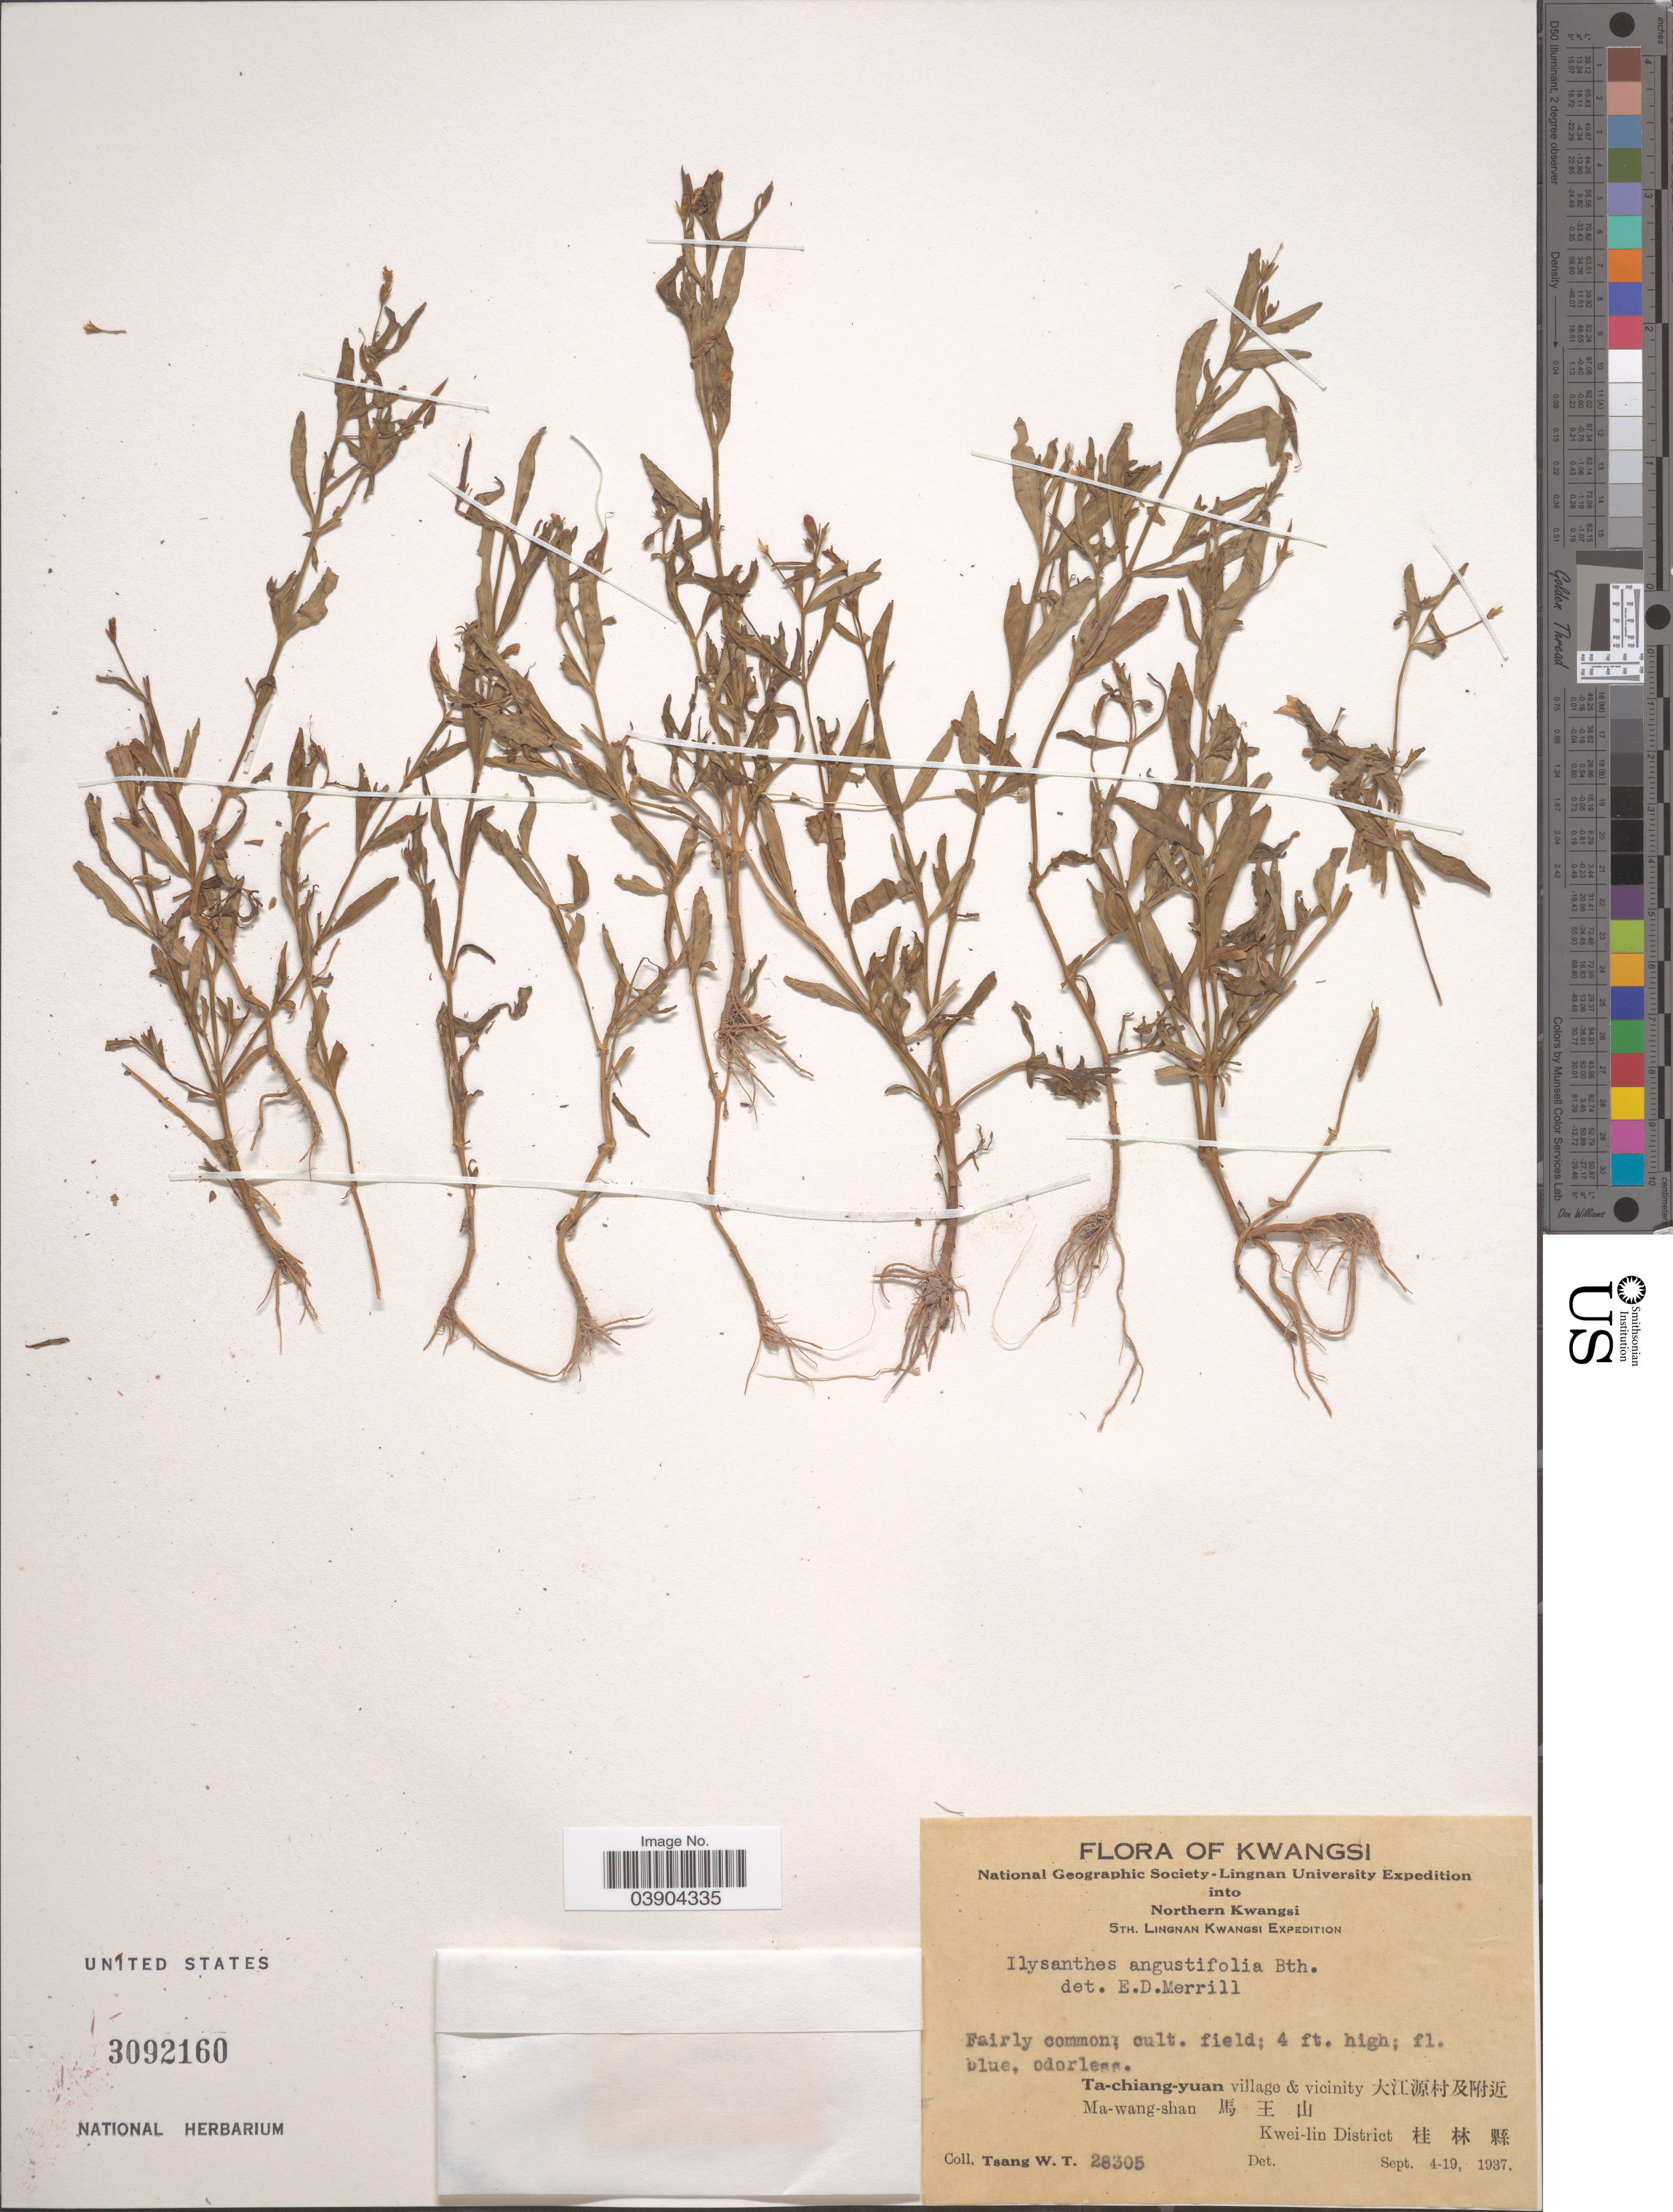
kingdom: Plantae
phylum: Tracheophyta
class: Magnoliopsida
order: Lamiales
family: Linderniaceae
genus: Lindernia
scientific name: Lindernia angustifolia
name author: (Benth.) Wettst.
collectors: W. T. Tsang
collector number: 28305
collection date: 1937-09-04/1937-09-19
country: China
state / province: Guangxi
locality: Kwangsi. Northern Kwangsi. Ta-chiang-yuan village & vicinity X. Ma-wang-shan X. Kwei-lin District X.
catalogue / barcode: US 3092160